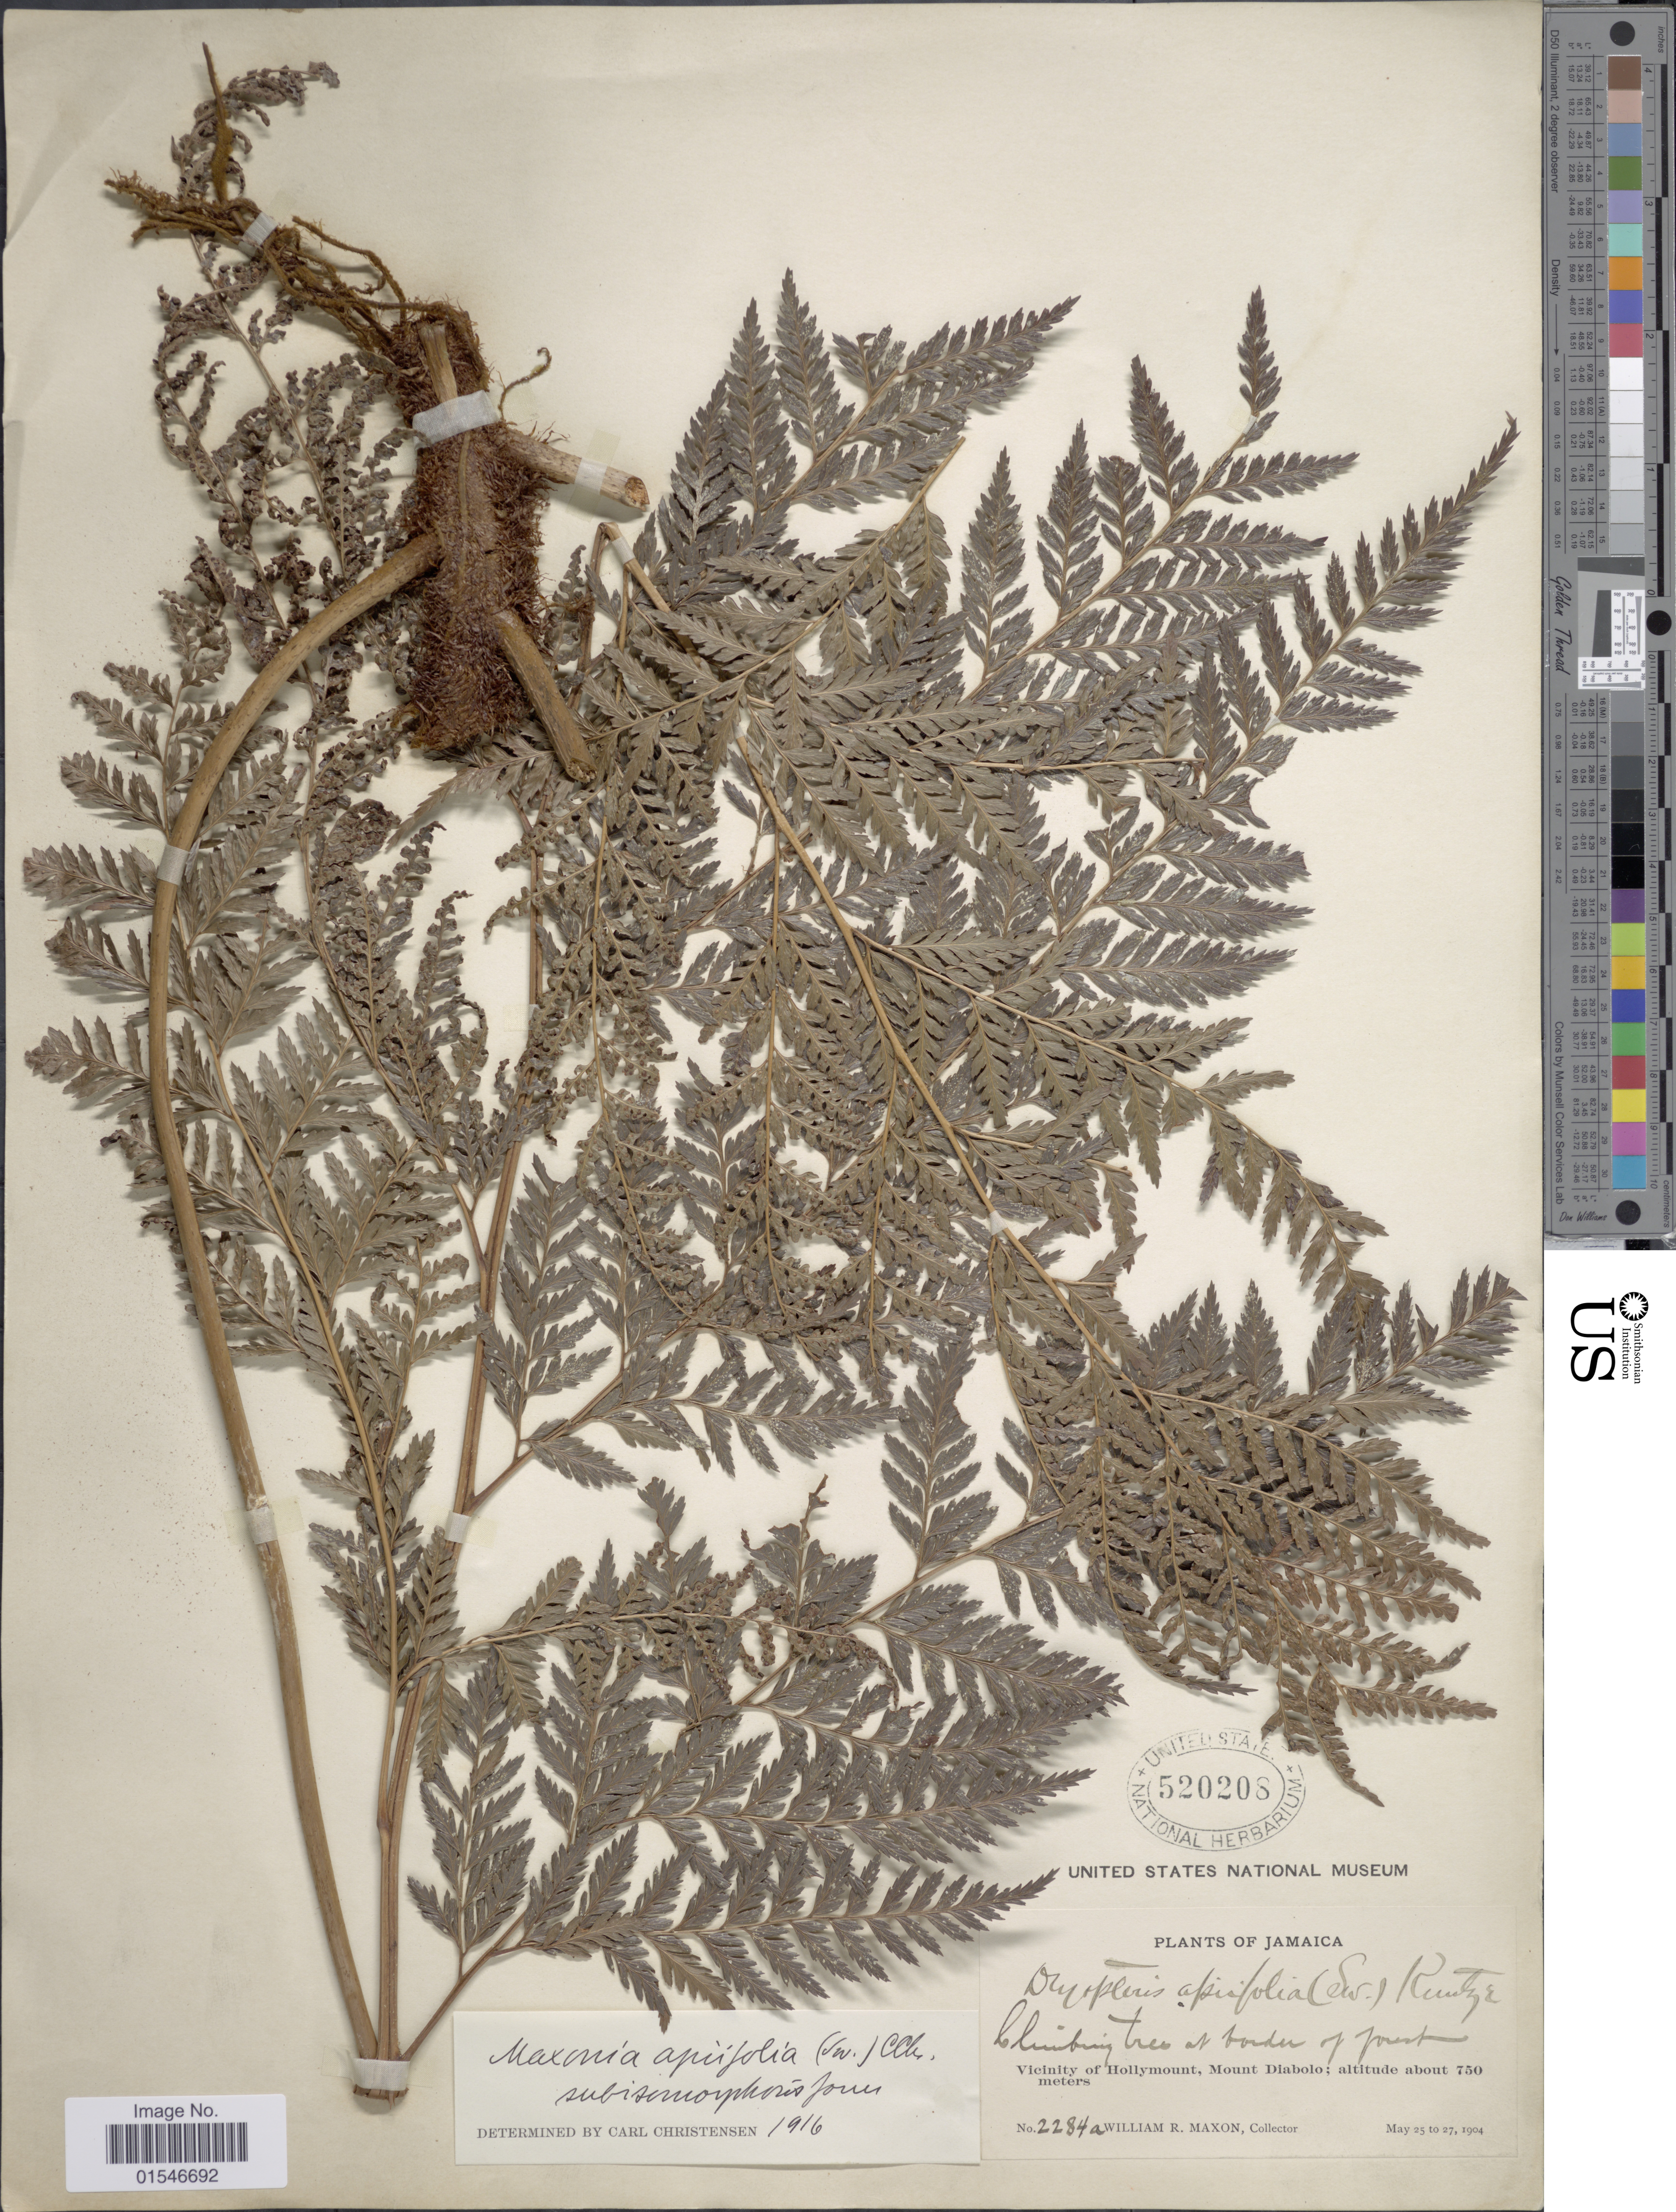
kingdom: Plantae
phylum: Tracheophyta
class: Polypodiopsida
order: Polypodiales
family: Dryopteridaceae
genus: Maxonia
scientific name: Maxonia apiifolia var. apiifolia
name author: (Sw.) C. Chr.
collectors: W. R. Maxon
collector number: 2284a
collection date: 1904-05-25/1904-05-27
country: Jamaica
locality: Vicinity of Hollymount, Mount Diabolo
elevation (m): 750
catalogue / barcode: US 520208